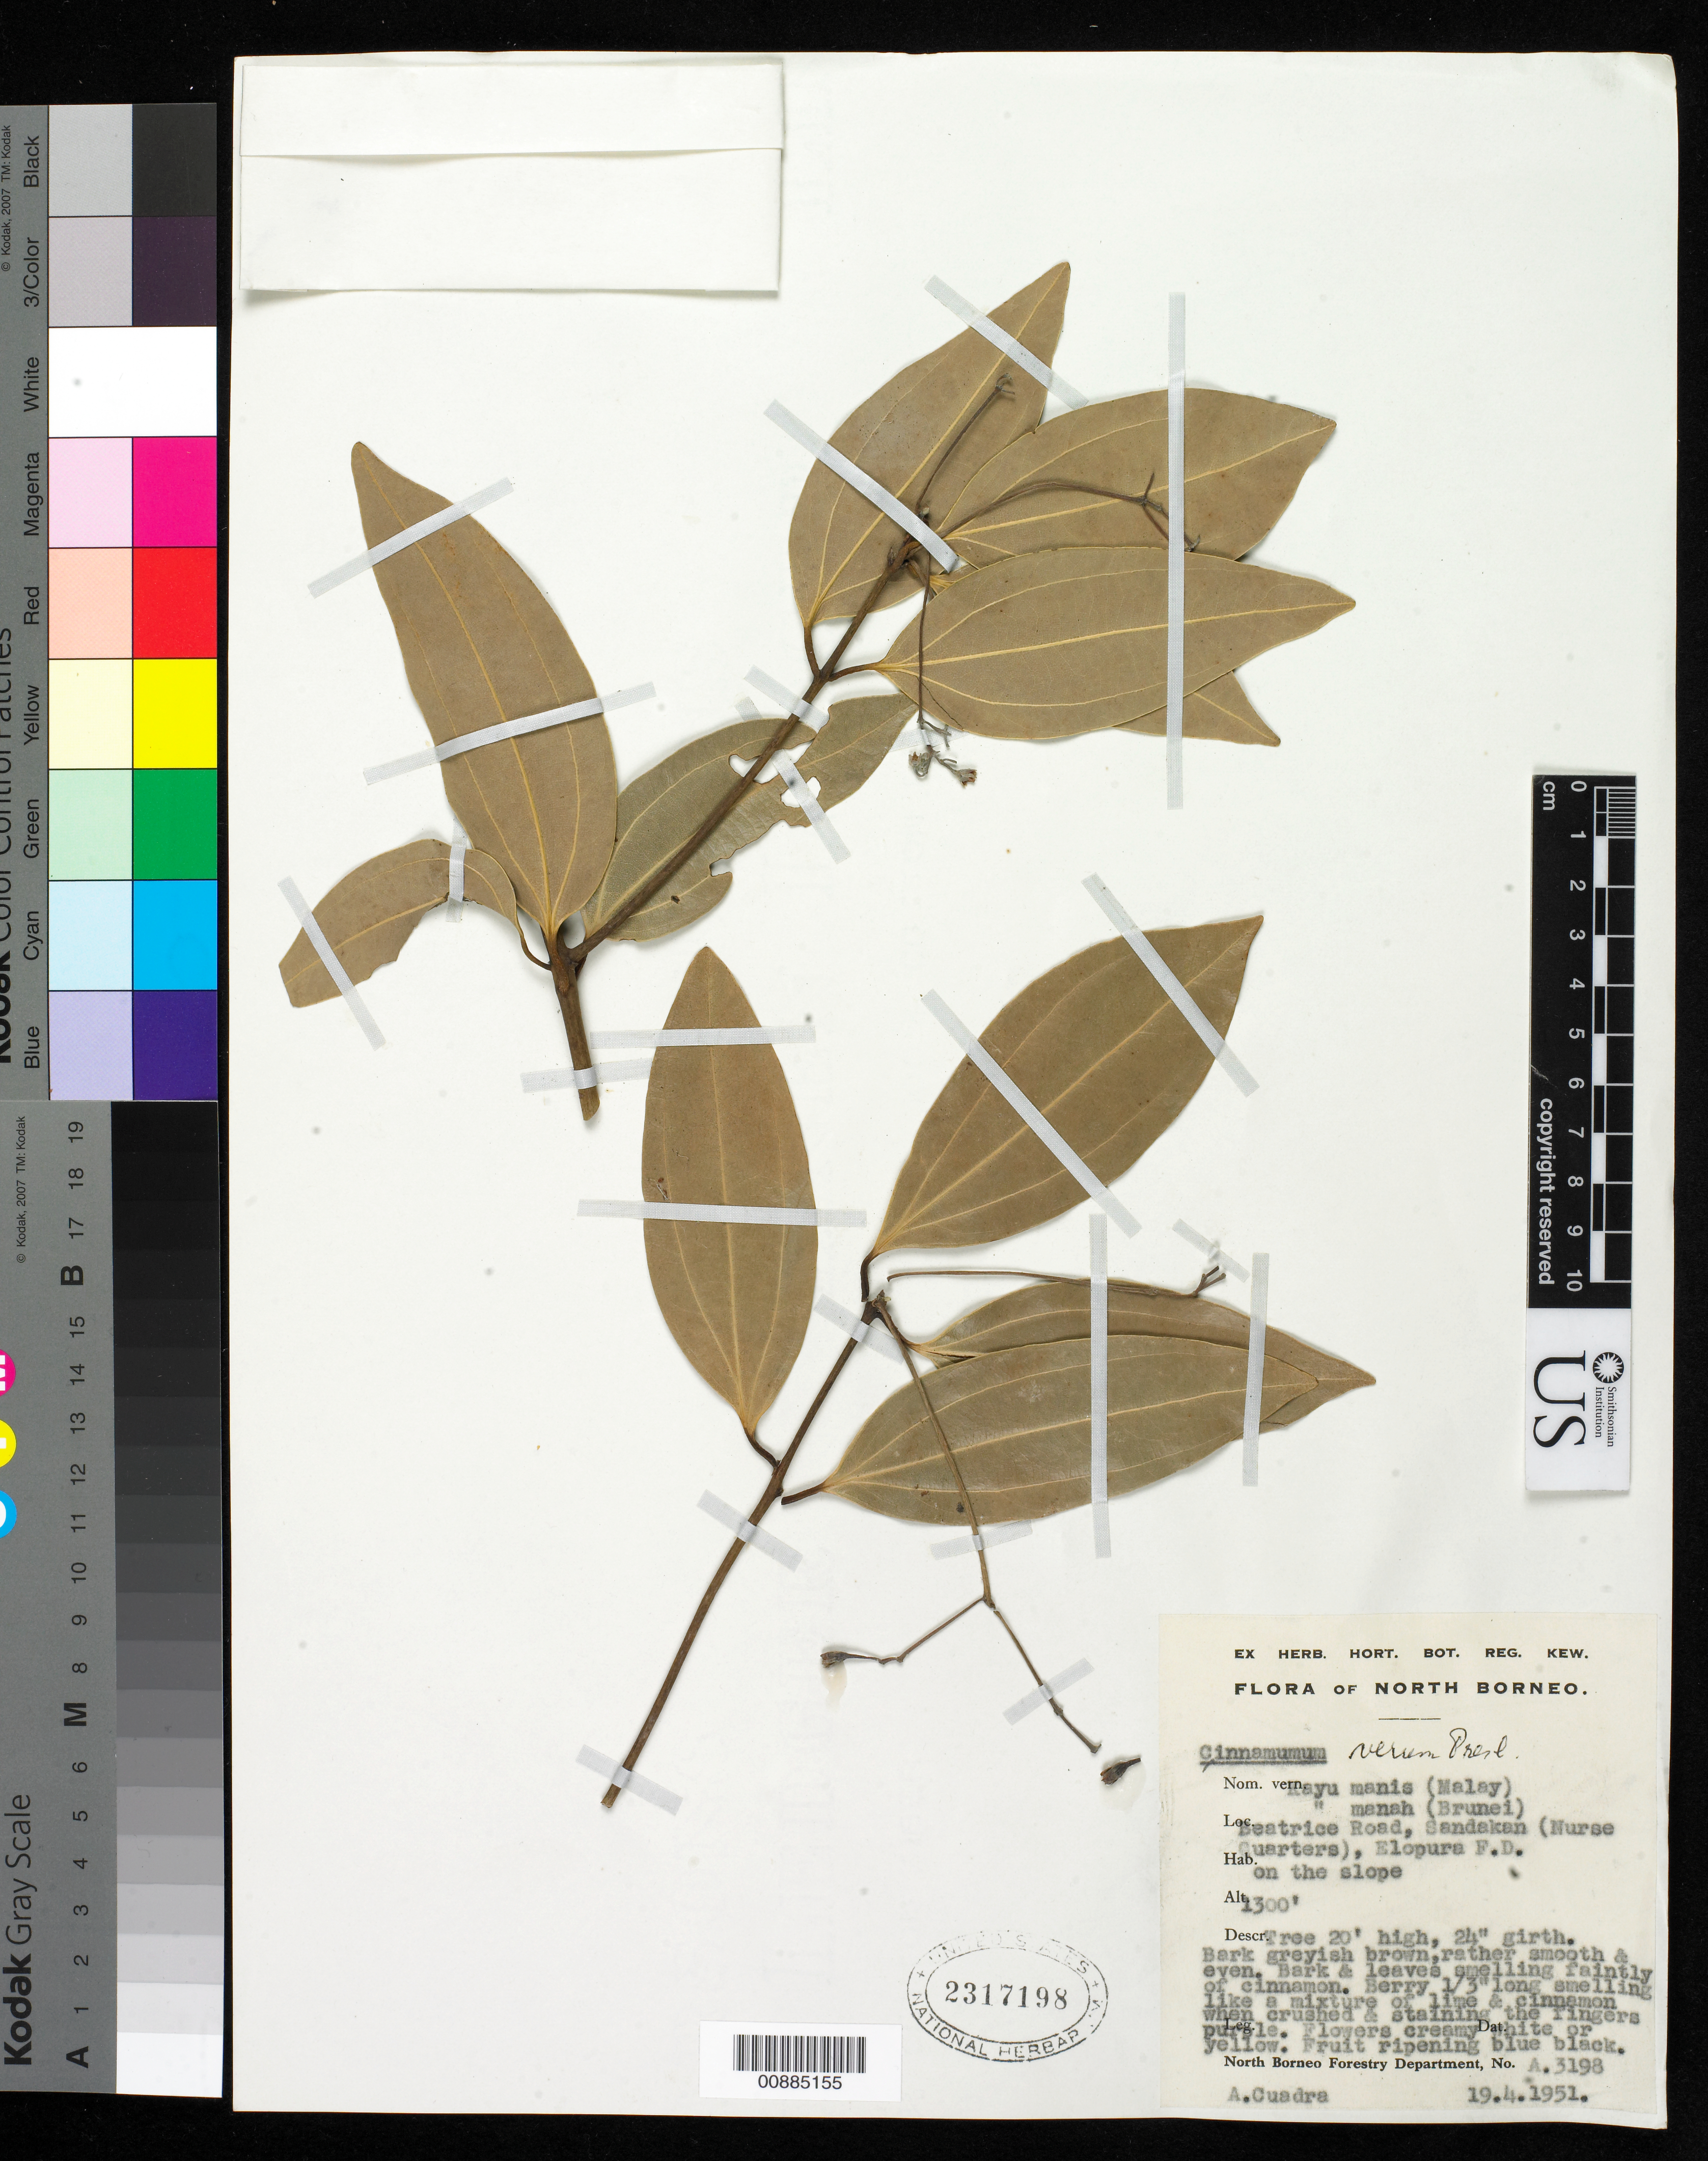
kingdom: Plantae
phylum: Tracheophyta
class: Magnoliopsida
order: Laurales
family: Lauraceae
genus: Cinnamomum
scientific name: Cinnamomum verum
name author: J. Presl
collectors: A. Cuadra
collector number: A 3198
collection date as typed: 19 Apr 1951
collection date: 1951-04-19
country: Malaysia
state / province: Sabah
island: Borneo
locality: Elopura F.D., Sandakan, Beatrice Road.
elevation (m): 396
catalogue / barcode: US 2317198